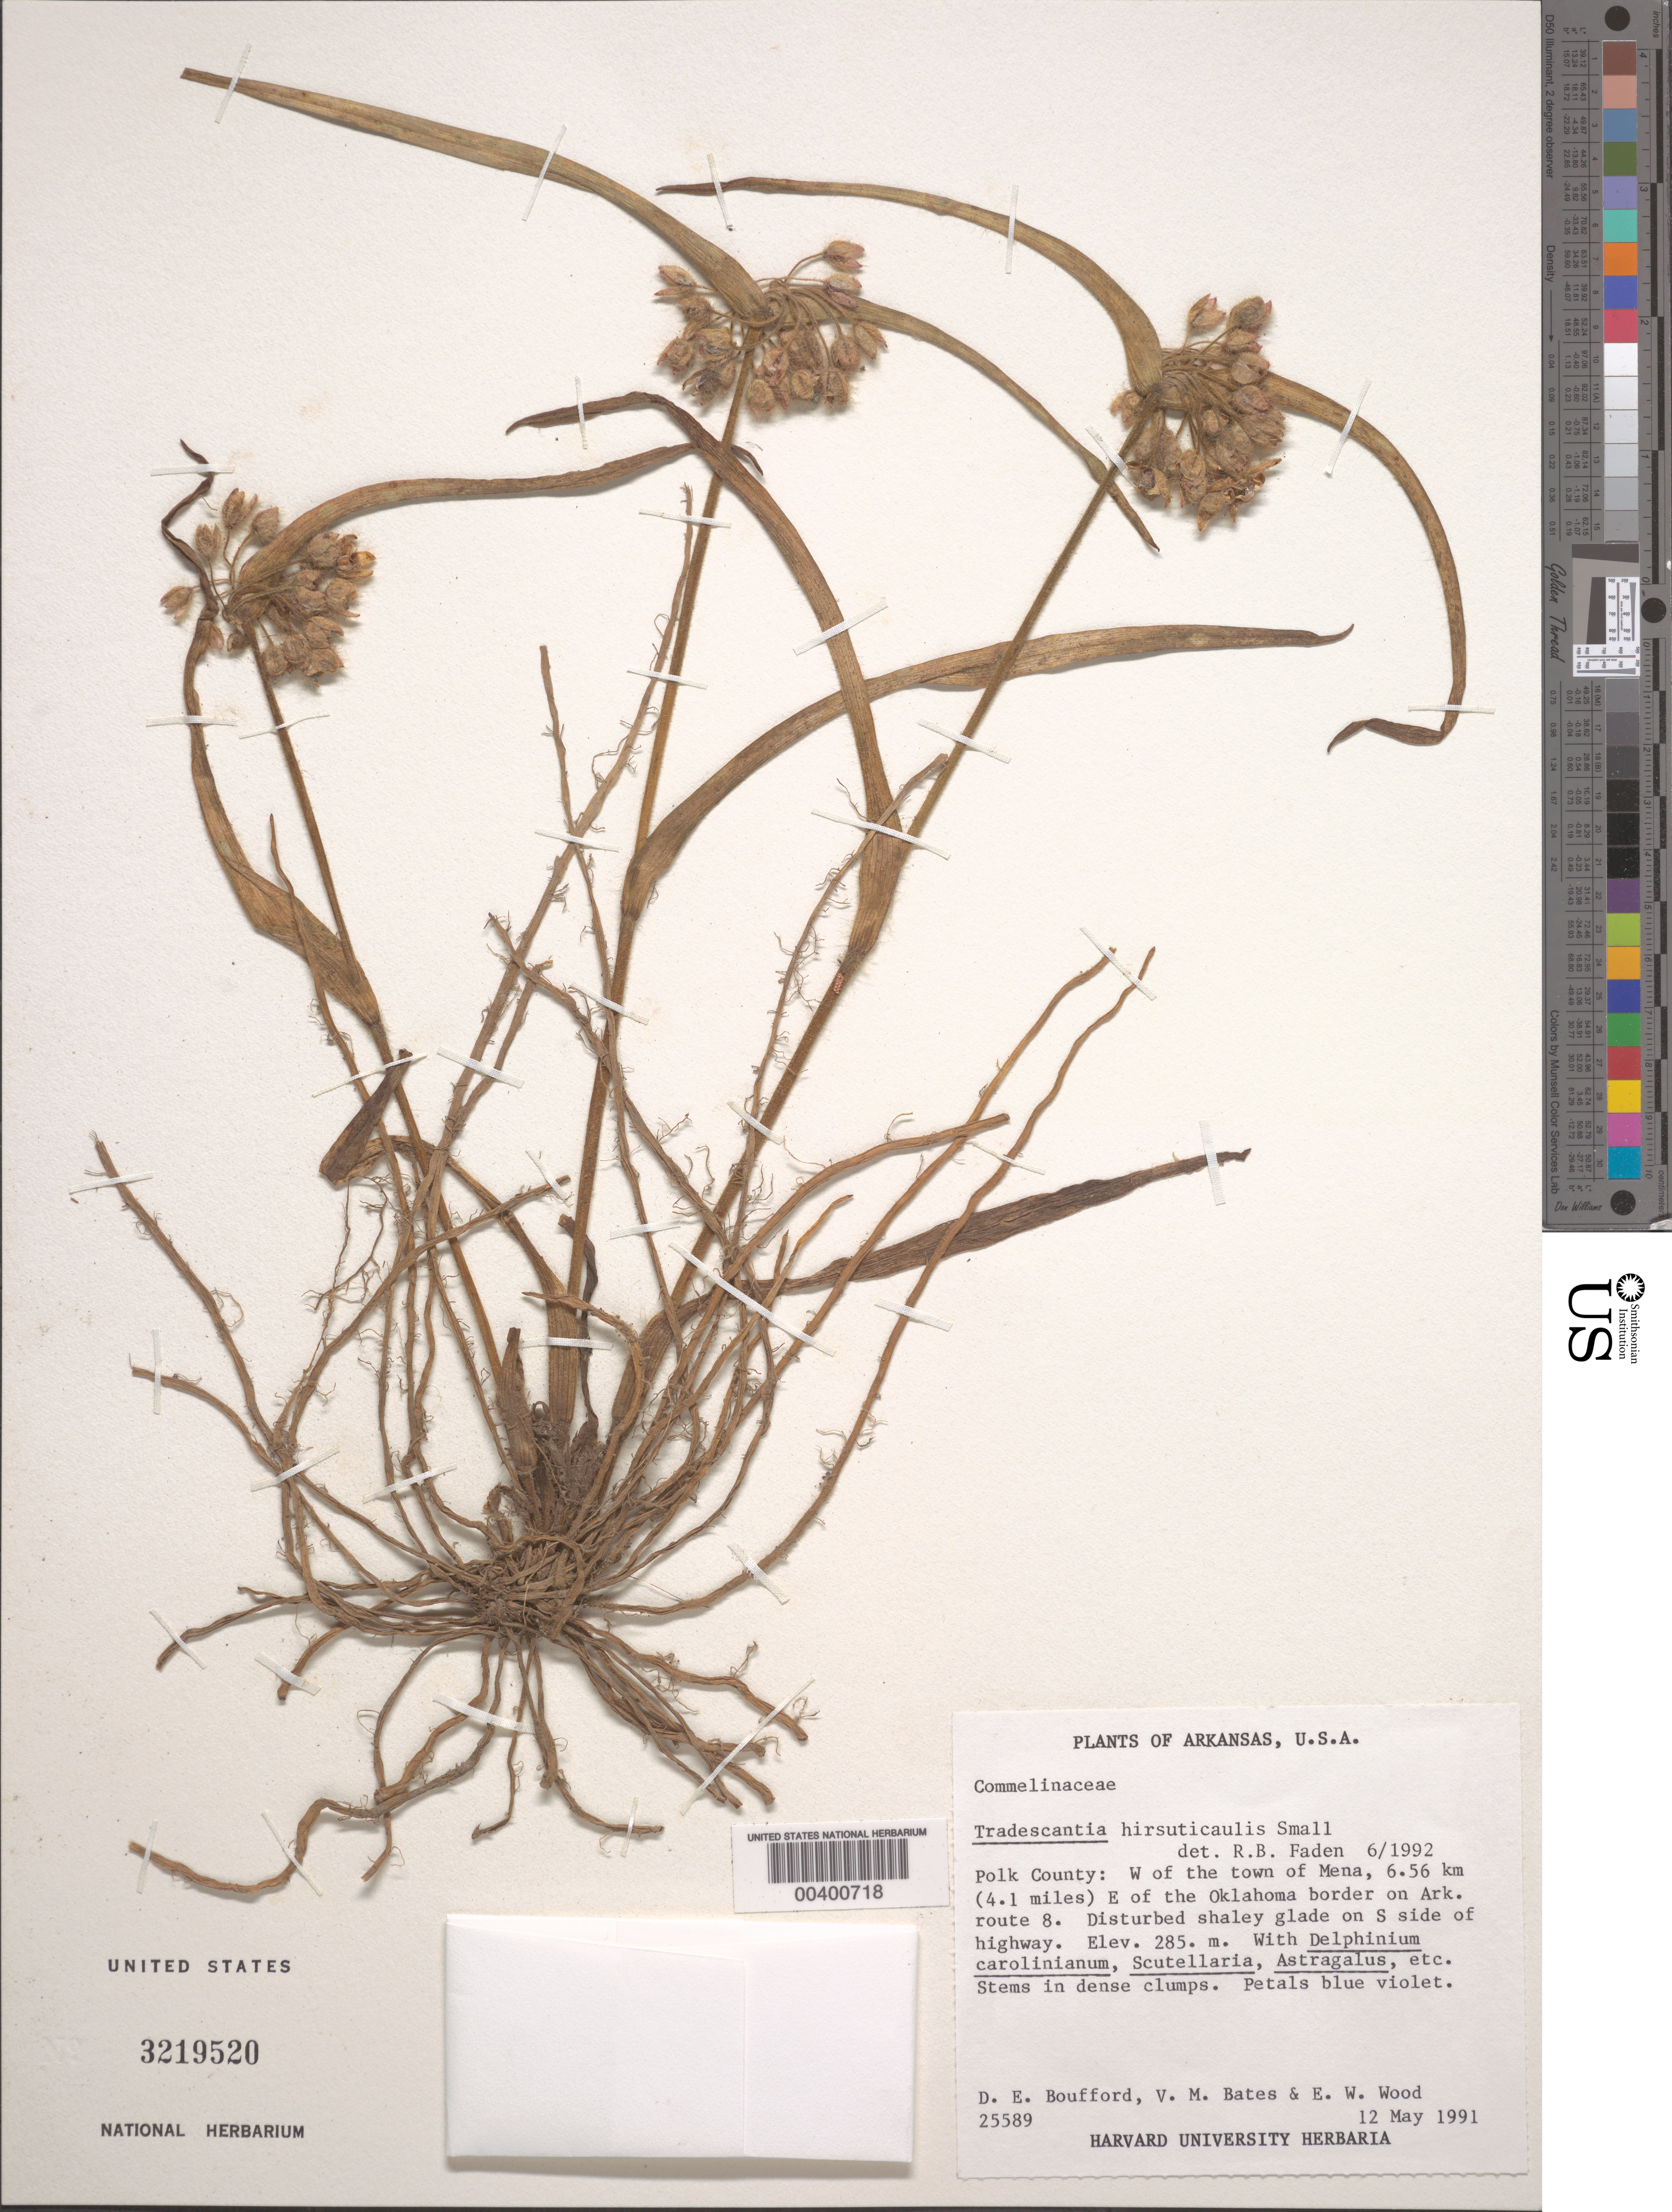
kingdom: Plantae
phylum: Tracheophyta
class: Liliopsida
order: Commelinales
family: Commelinaceae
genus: Tradescantia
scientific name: Tradescantia hirsuticaulis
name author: Small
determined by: Faden, Robert B., (US), Smithsonian Institution - National Museum of Natural History (UNITED STATES)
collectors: D. E. Boufford, V. Bates & E. Wood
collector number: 25589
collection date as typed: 12 May 1991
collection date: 1991-05-12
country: United States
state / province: Arkansas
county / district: Polk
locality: W of mena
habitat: Disturbed shaley glade on highway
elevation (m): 285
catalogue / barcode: US 3219520